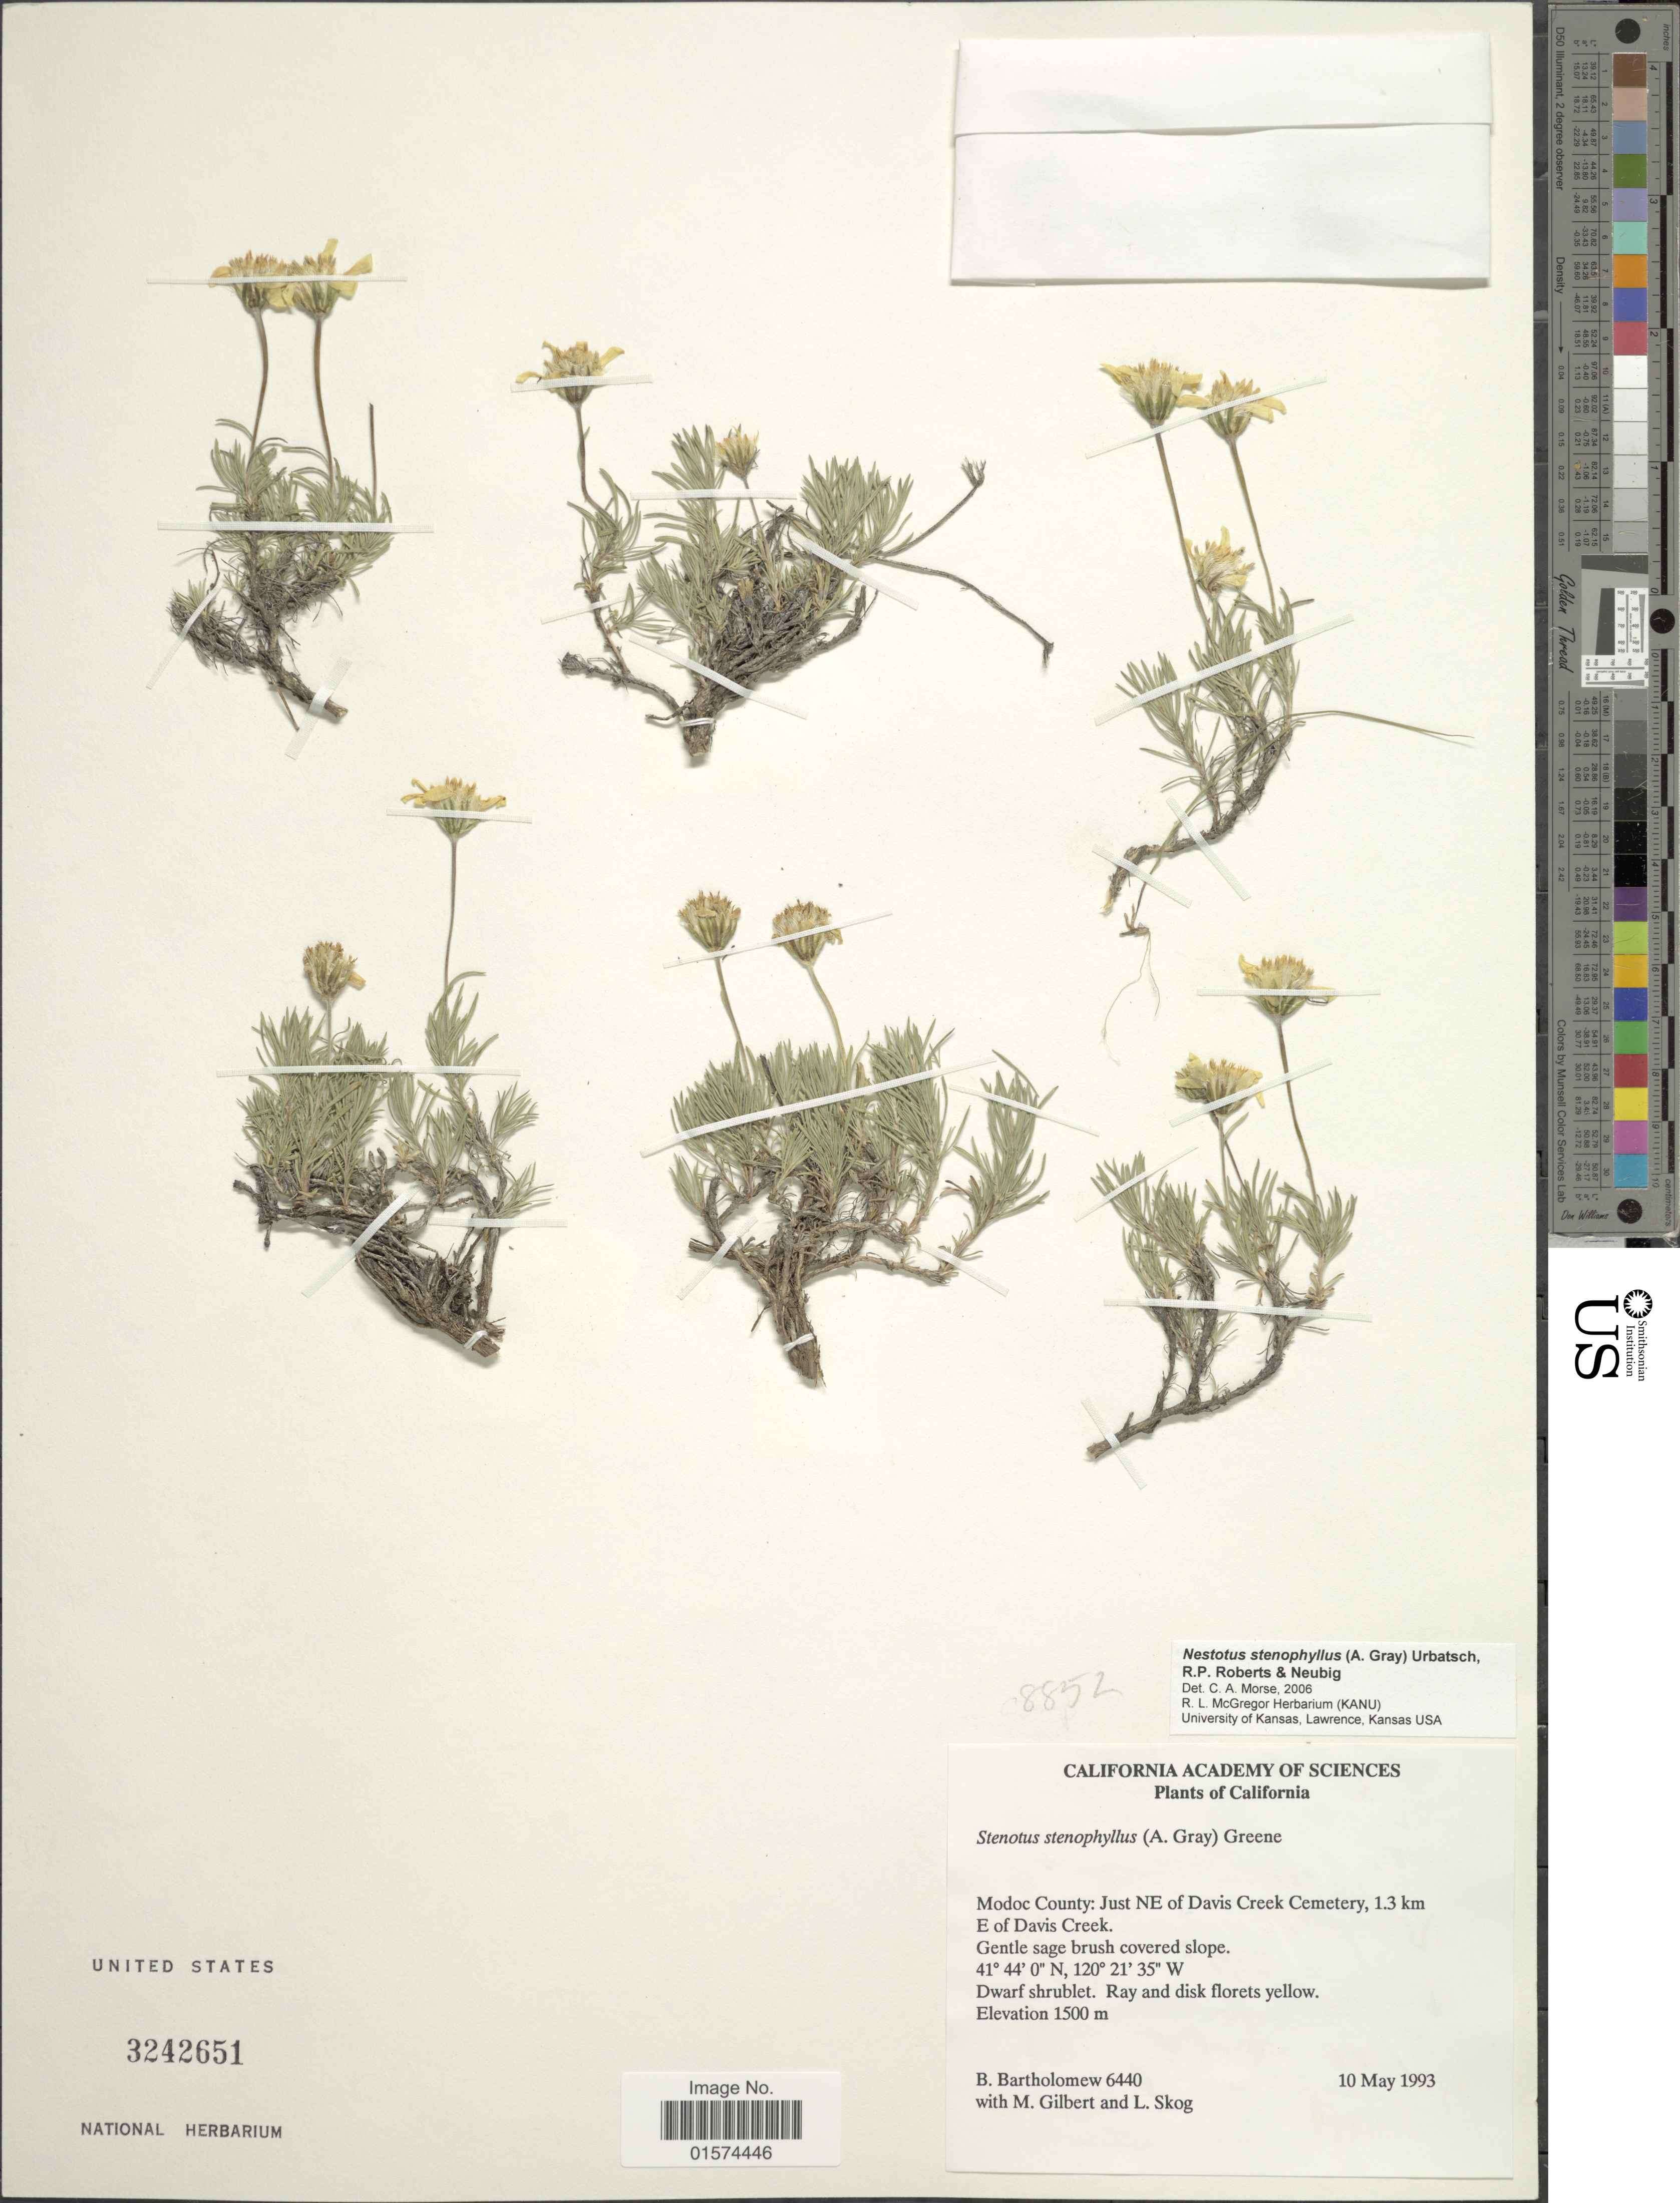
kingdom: Plantae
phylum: Tracheophyta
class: Magnoliopsida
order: Asterales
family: Asteraceae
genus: Nestotus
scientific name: Nestotus stenophyllus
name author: (A. Gray) R.P.Roberts et al.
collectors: B. Bartholomew, M. Gilbert & L. E. Skog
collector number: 6440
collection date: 1993-05-10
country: United States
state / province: California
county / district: Modoc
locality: Modoc County: Just NE of Davis Creek Cemetery, 1.3 km E of Davis Creek. Gentle sage brush covered slope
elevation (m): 1500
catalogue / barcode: US 3242651